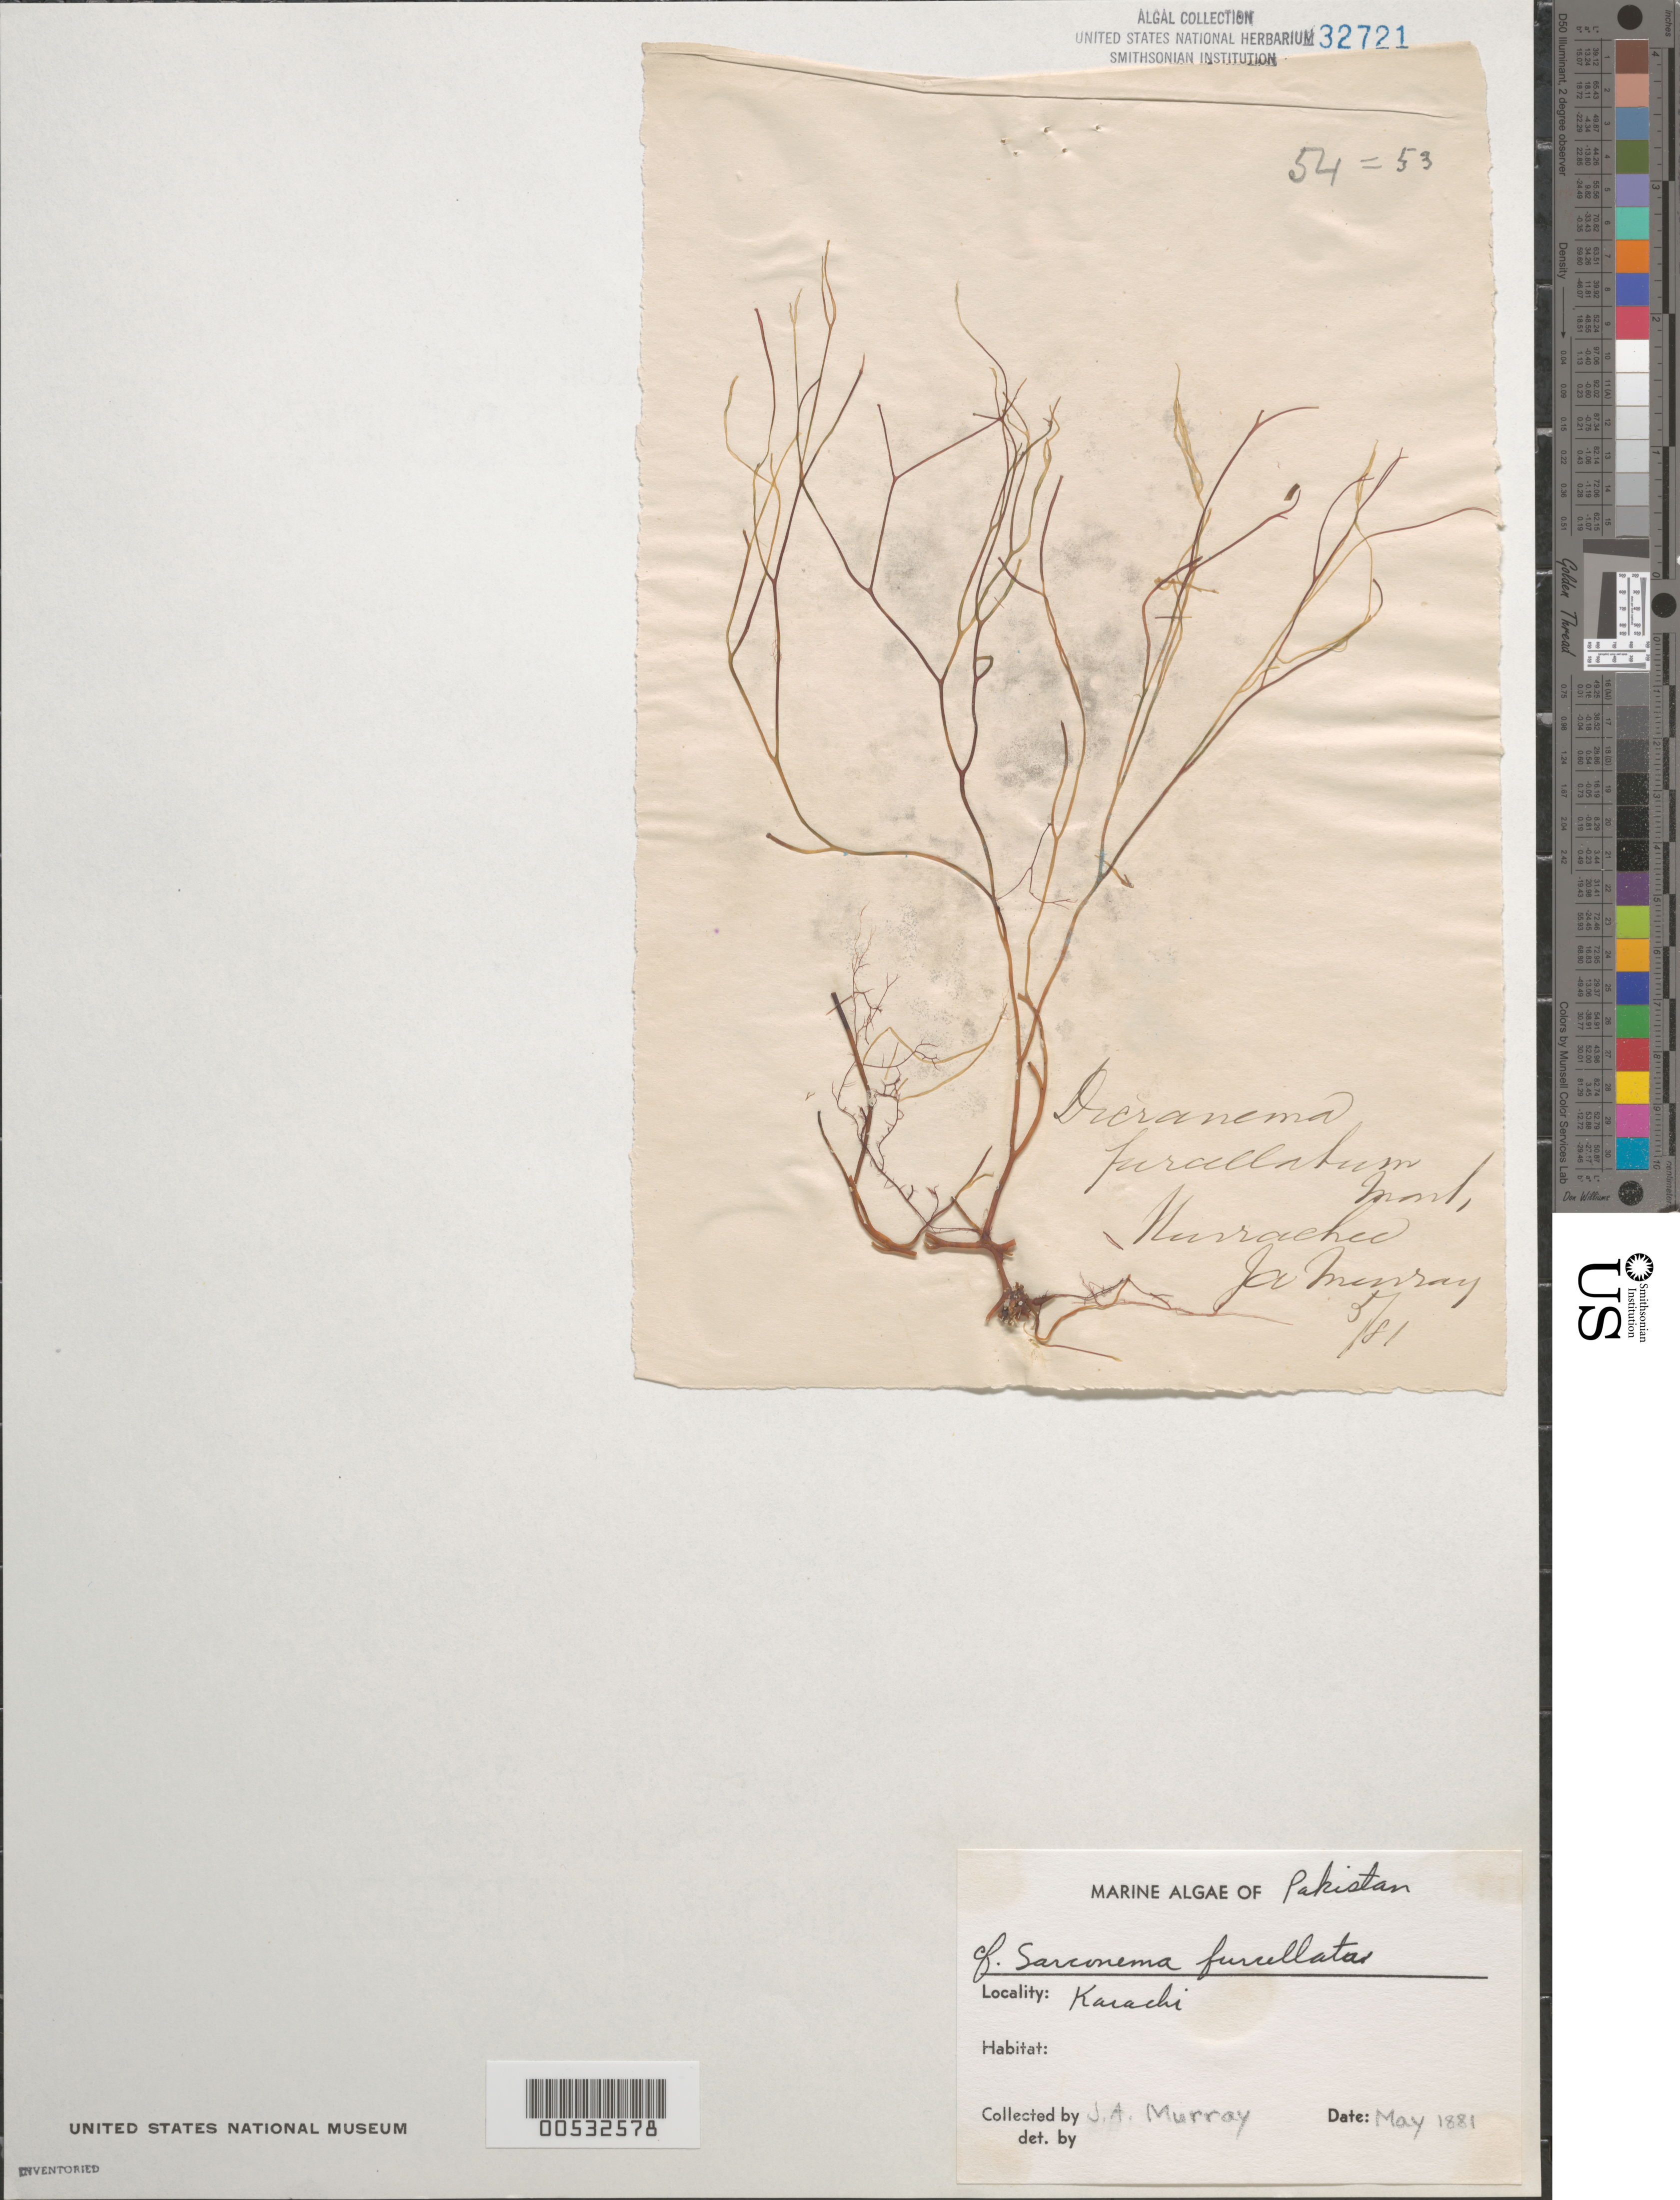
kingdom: Plantae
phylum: Rhodophyta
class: Florideophyceae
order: Gigartinales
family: Solieriaceae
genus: Sarconema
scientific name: Sarconema filiforme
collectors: J. A. Murray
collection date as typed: May 1881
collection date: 1881-05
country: Pakistan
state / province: Sindh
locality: Karachi (kurrachee)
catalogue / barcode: US 32721